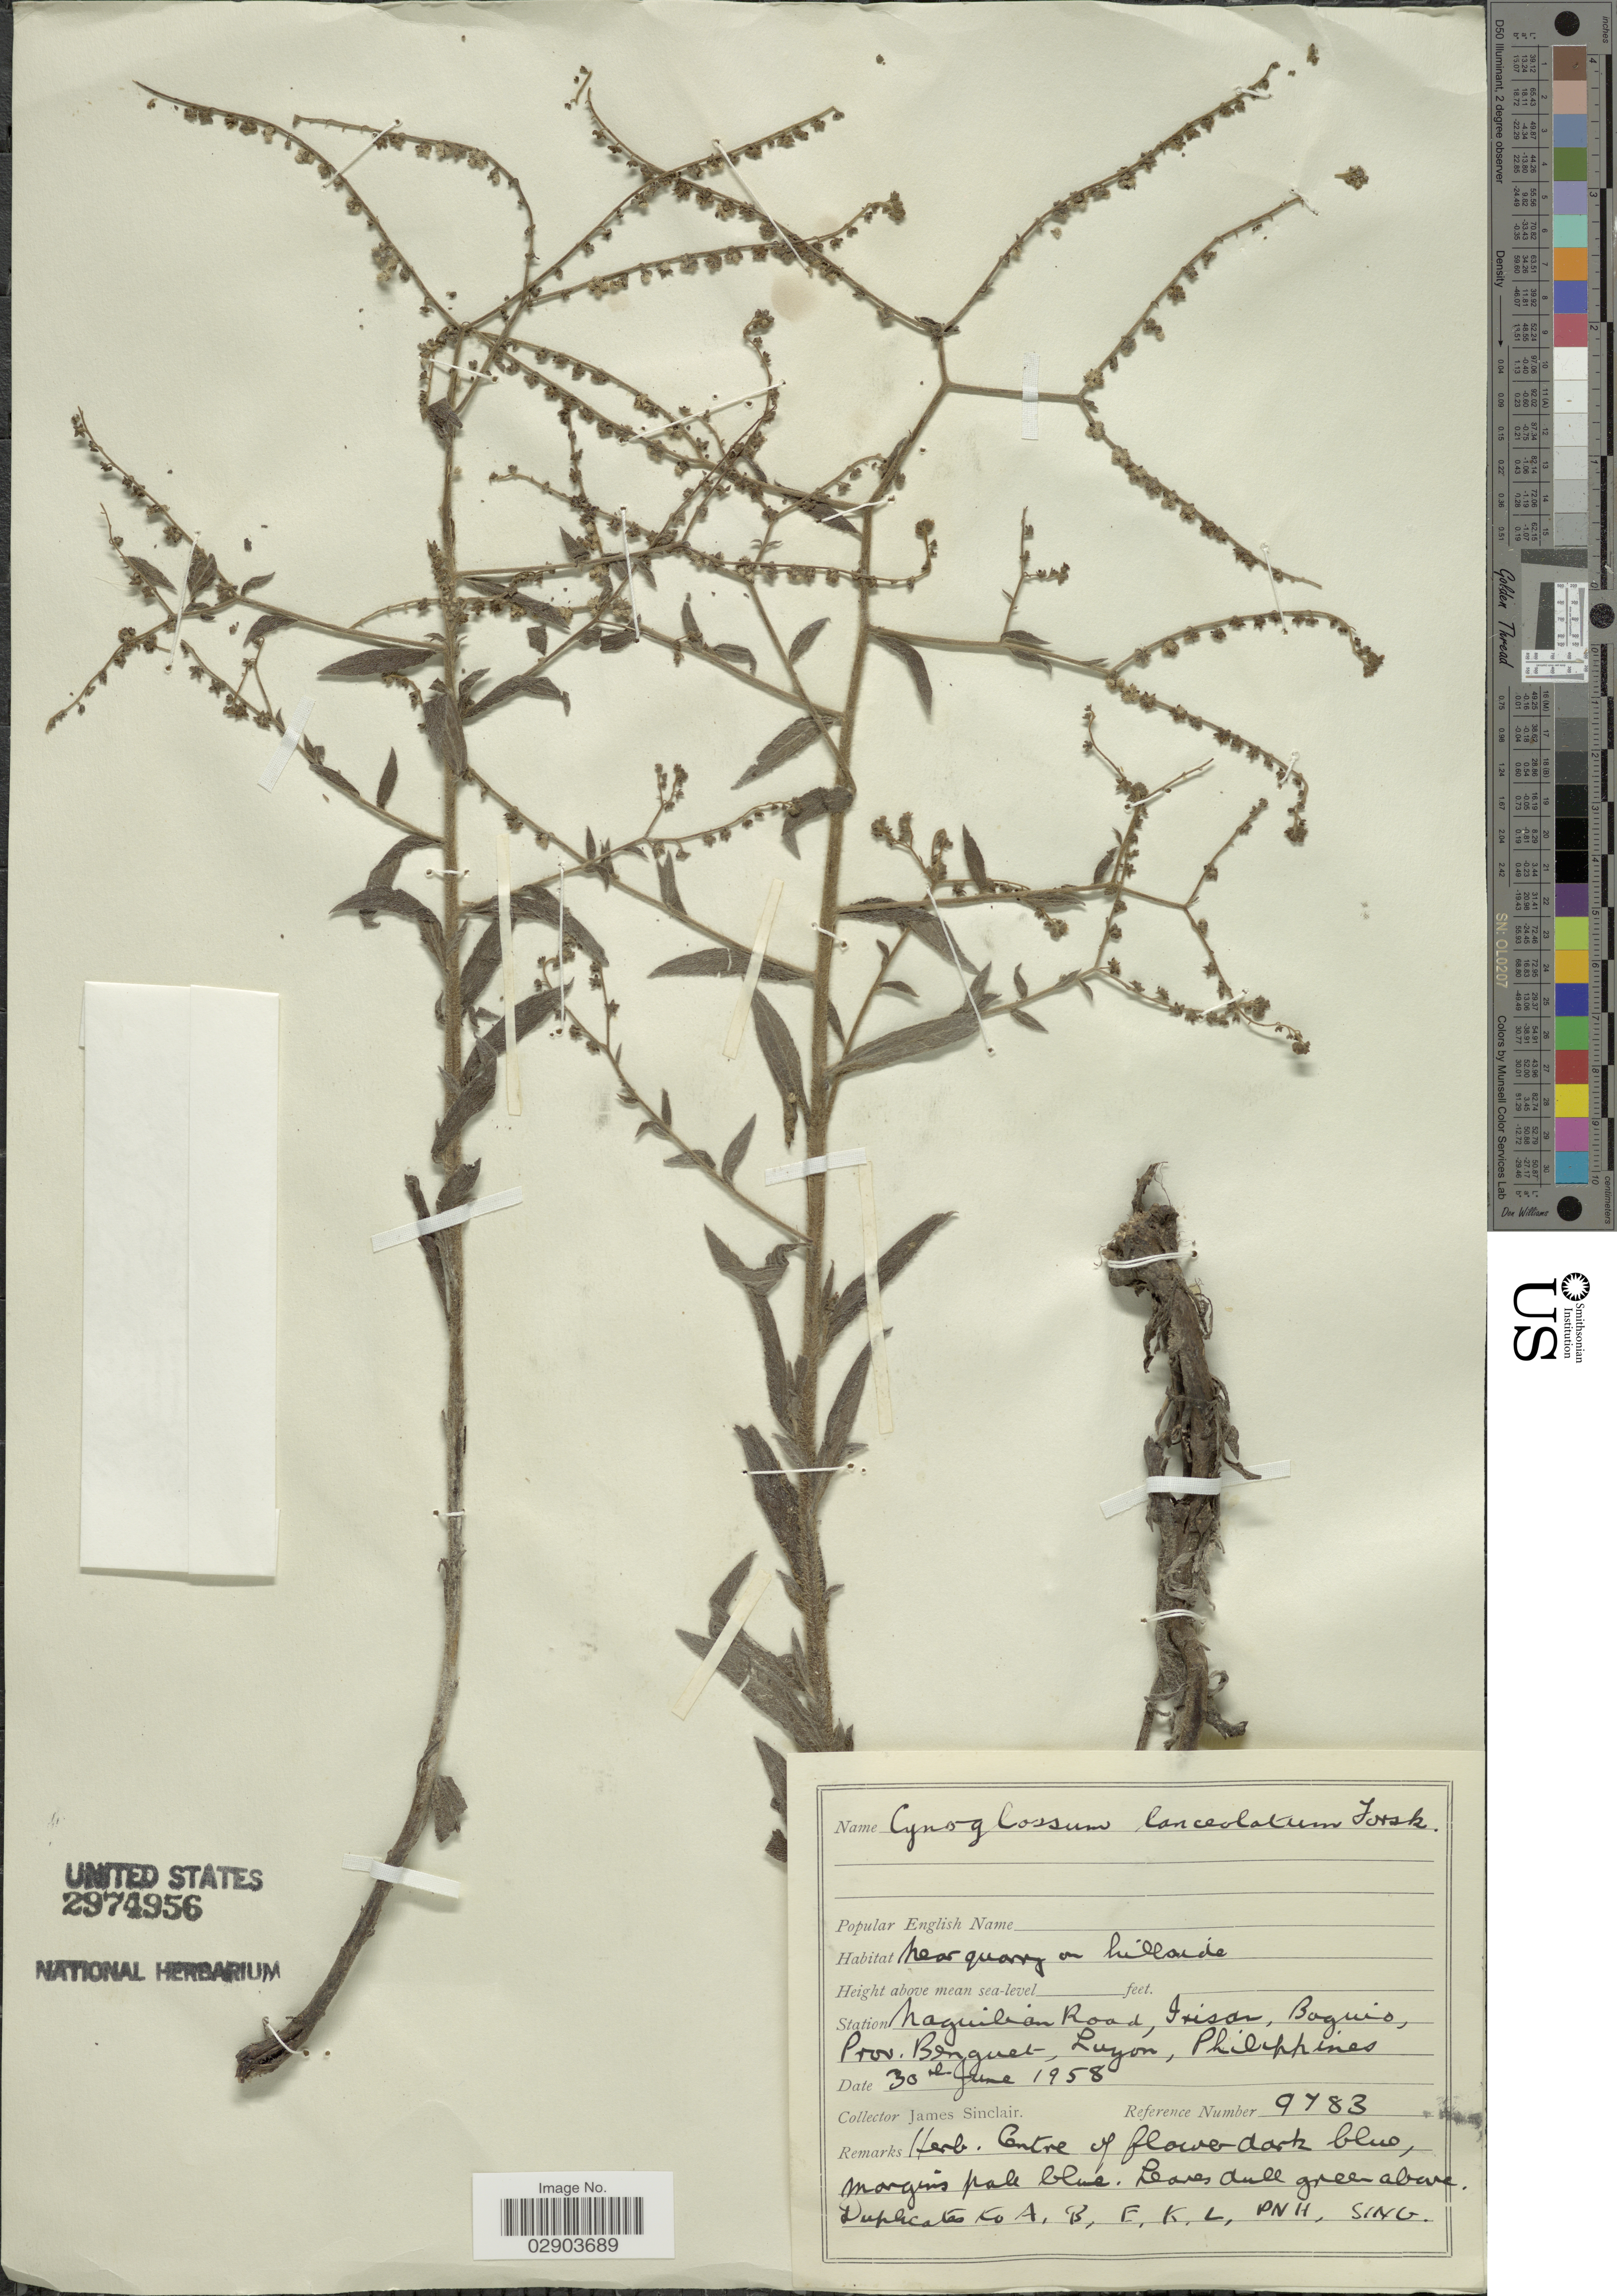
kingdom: Plantae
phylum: Tracheophyta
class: Magnoliopsida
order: Boraginales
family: Boraginaceae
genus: Cynoglossum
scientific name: Cynoglossum lanceolatum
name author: Forssk.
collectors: J. Sinclair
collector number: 9783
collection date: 1958-06-30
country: Philippines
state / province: Cordillera (Administrative Region)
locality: Station Naguiban Road, Trisar, Baguio, Prov. Benguet, Luzon.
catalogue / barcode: US 2974956